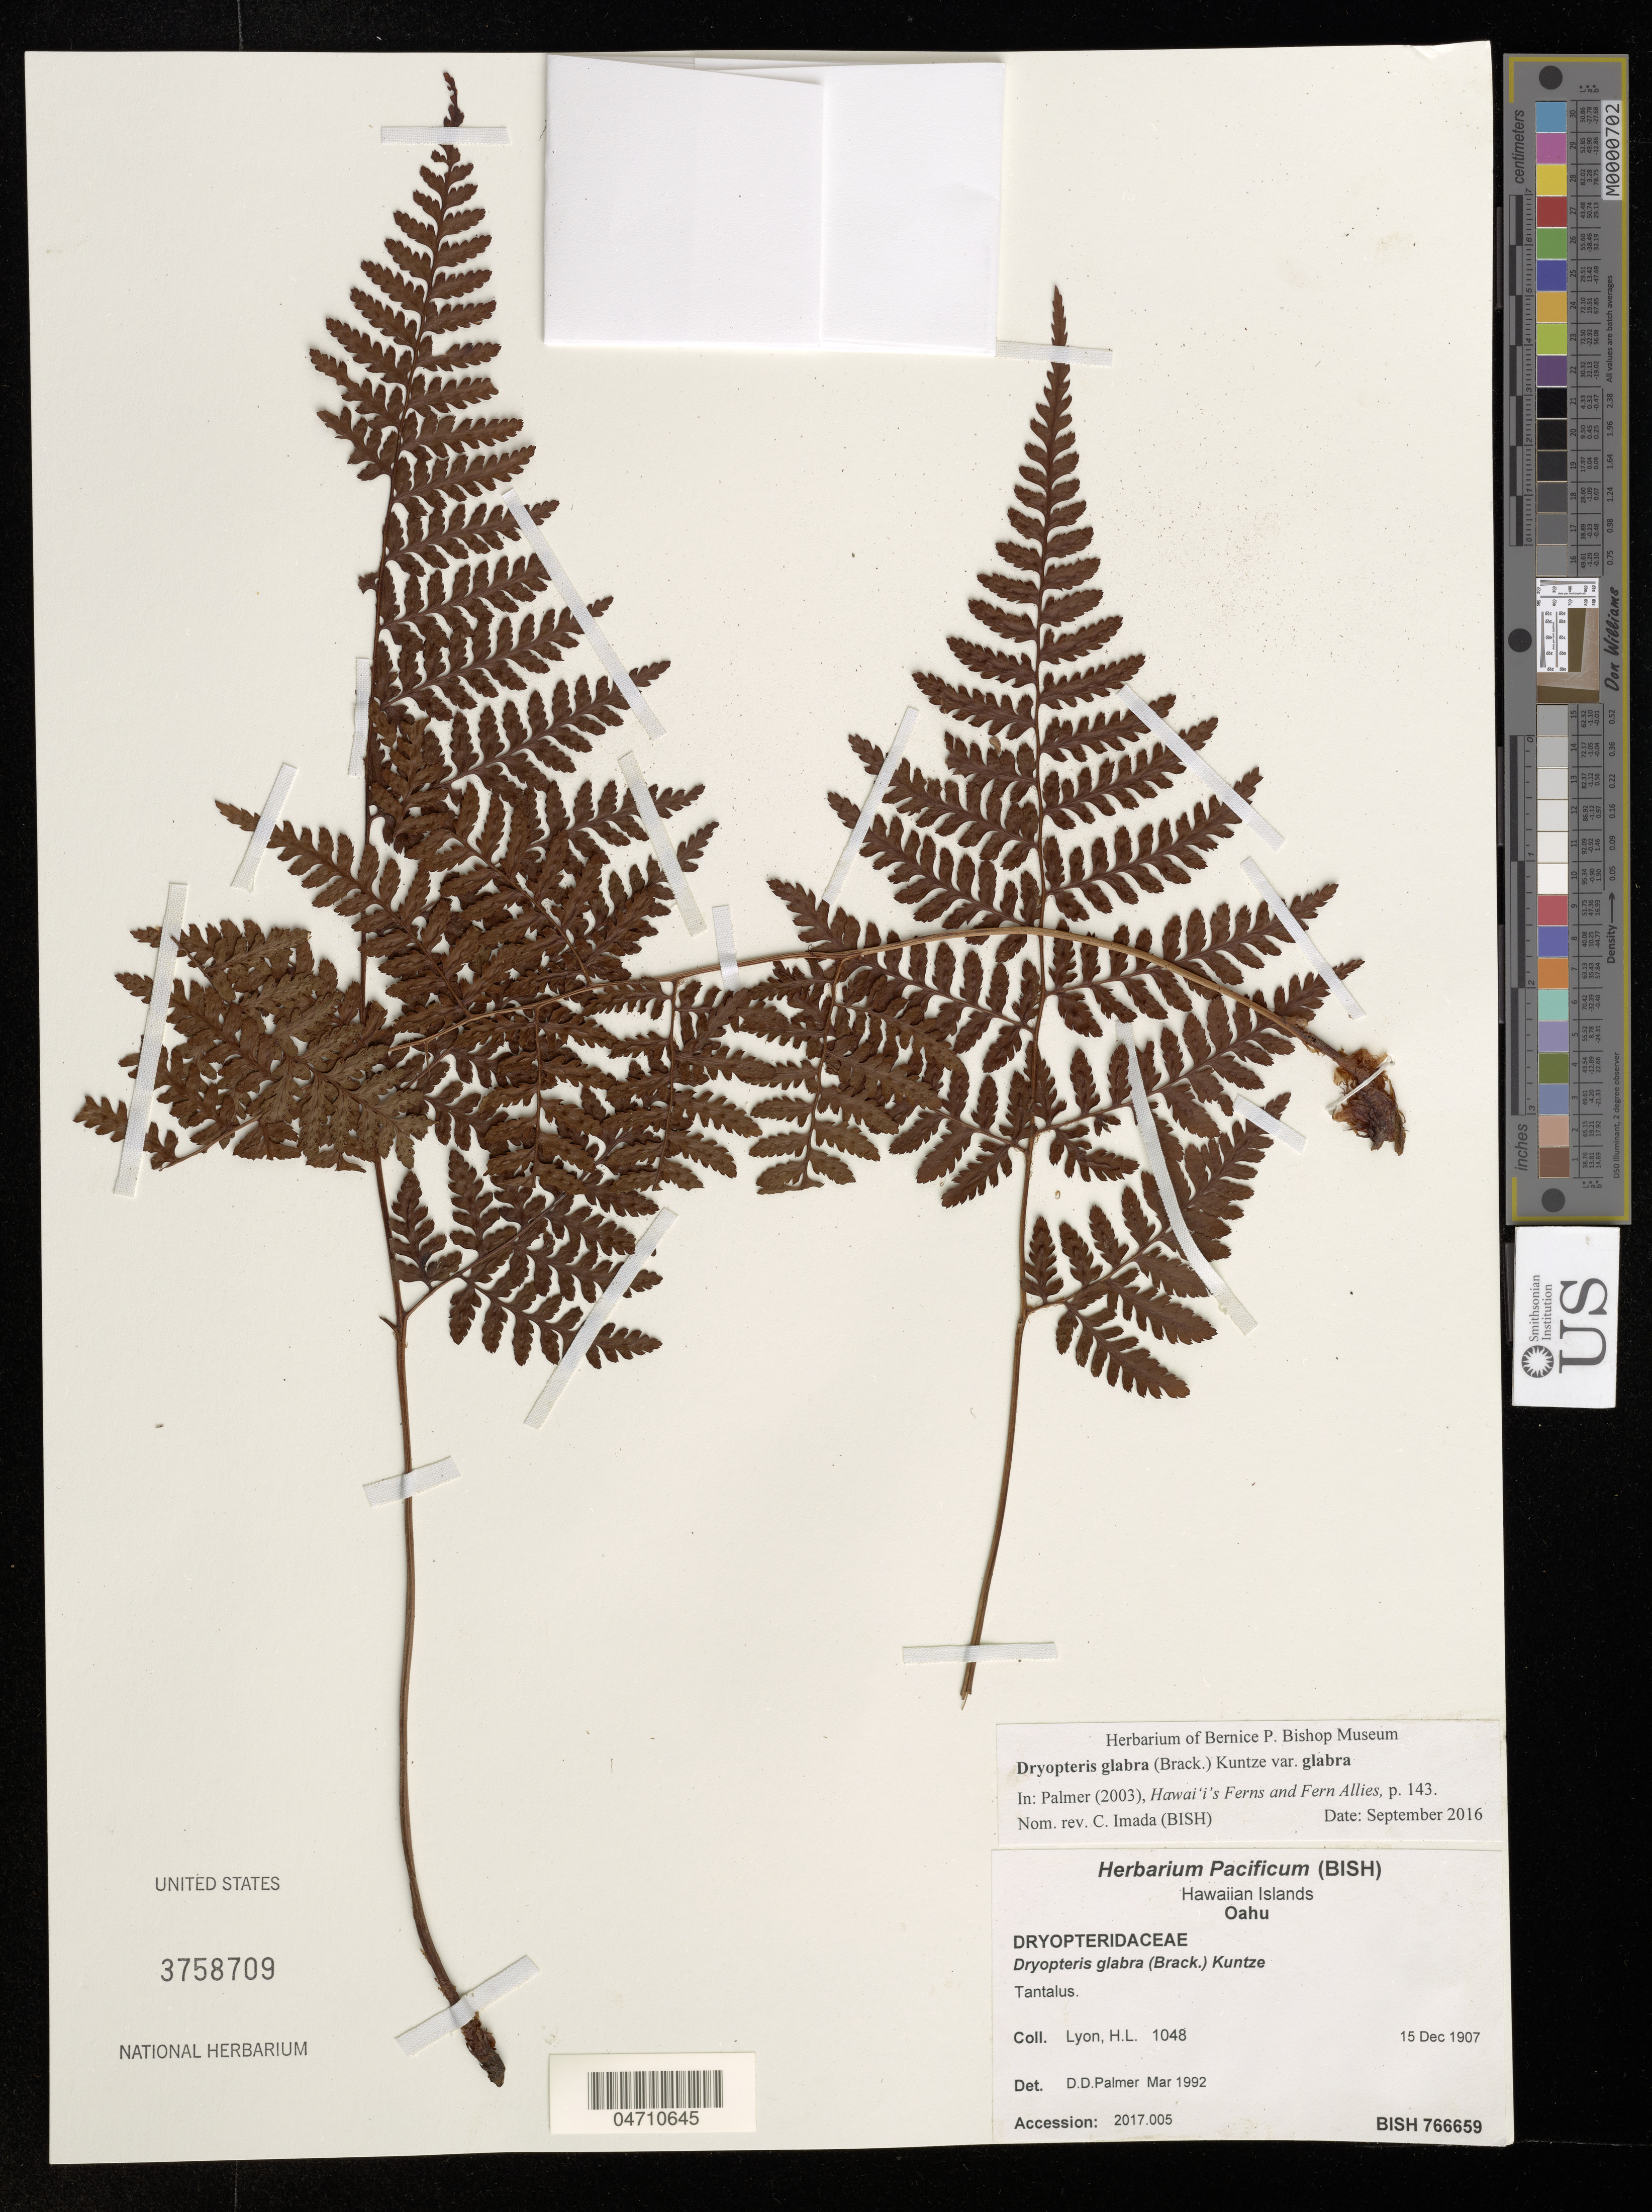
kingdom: Plantae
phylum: Tracheophyta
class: Polypodiopsida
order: Polypodiales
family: Dryopteridaceae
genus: Dryopteris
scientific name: Dryopteris glabra var. glabra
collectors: H. Lyon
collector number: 1048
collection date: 1907-12-15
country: United States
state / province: Hawaii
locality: Hawaiian Islands. Oahu. Tantalus.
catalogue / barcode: US 3758709